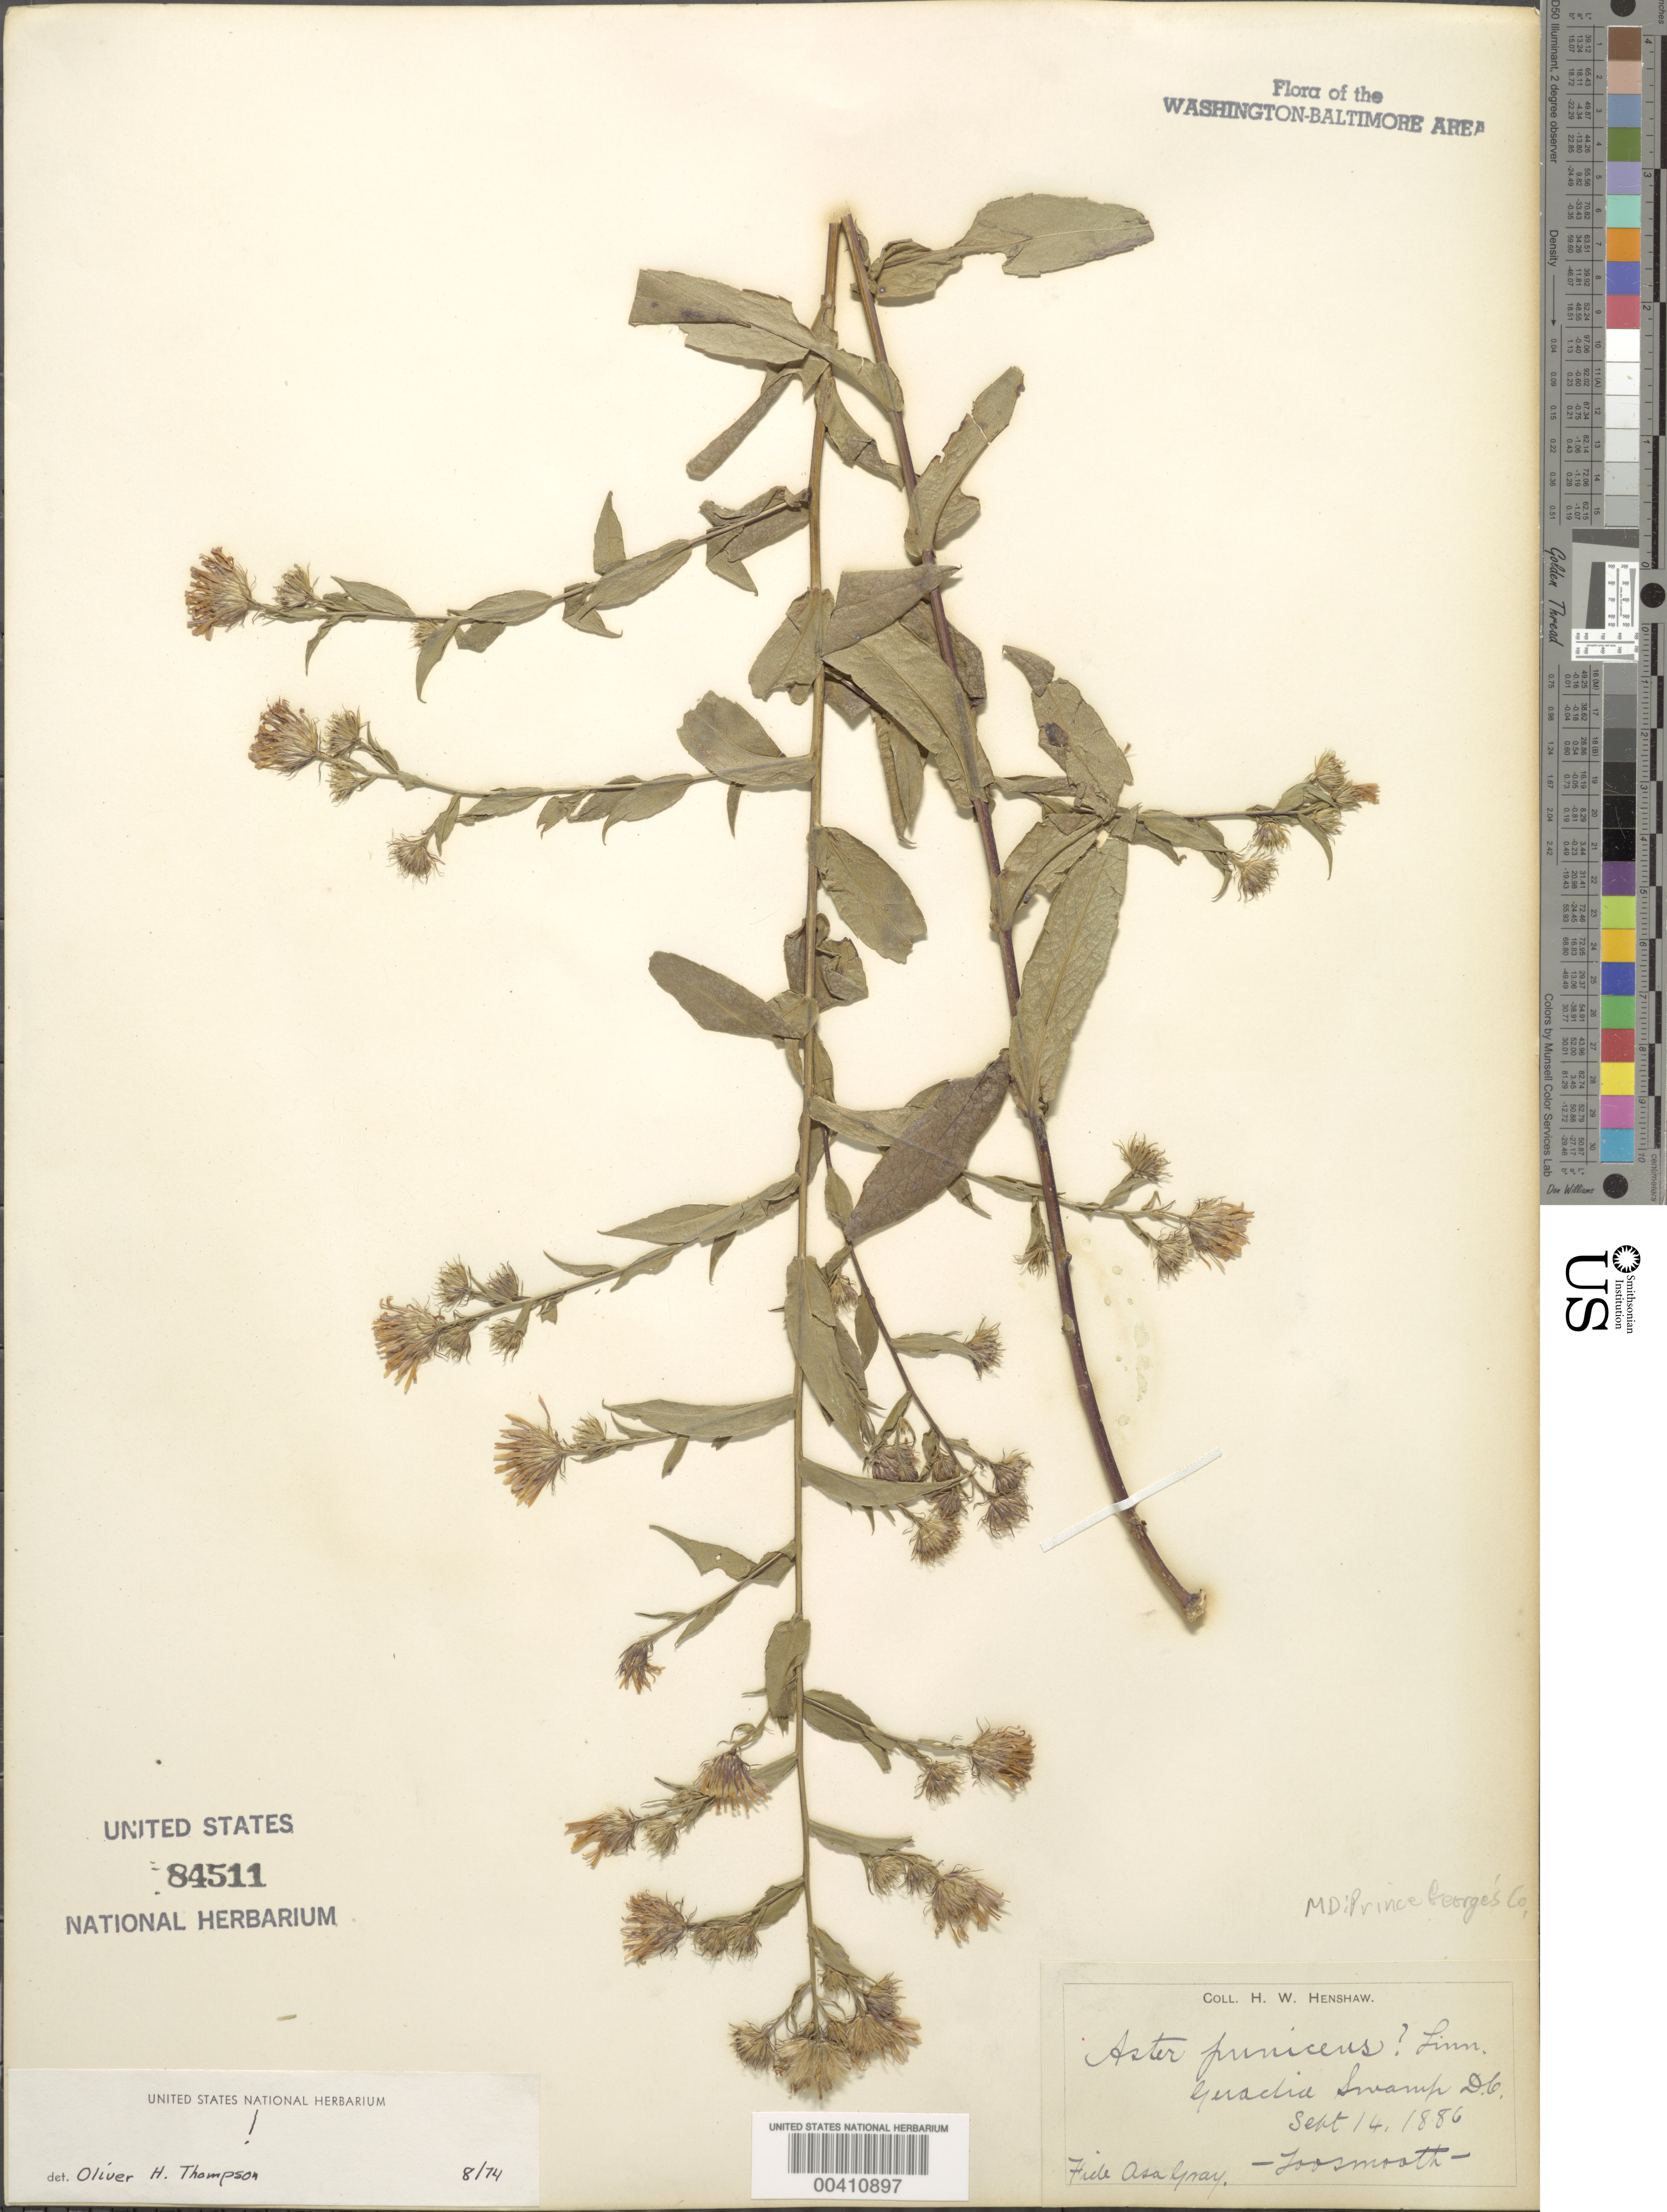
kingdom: Plantae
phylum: Tracheophyta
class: Magnoliopsida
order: Asterales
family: Asteraceae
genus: Symphyotrichum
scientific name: Symphyotrichum puniceum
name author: (L.) Á. Löve & D. Löve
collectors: H. Henshaw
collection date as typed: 14 Sep 1886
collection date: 1886-09-14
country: United States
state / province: Maryland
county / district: Prince George's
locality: Gerardia Swamp Rock Creek Park & vicinity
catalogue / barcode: US 84511